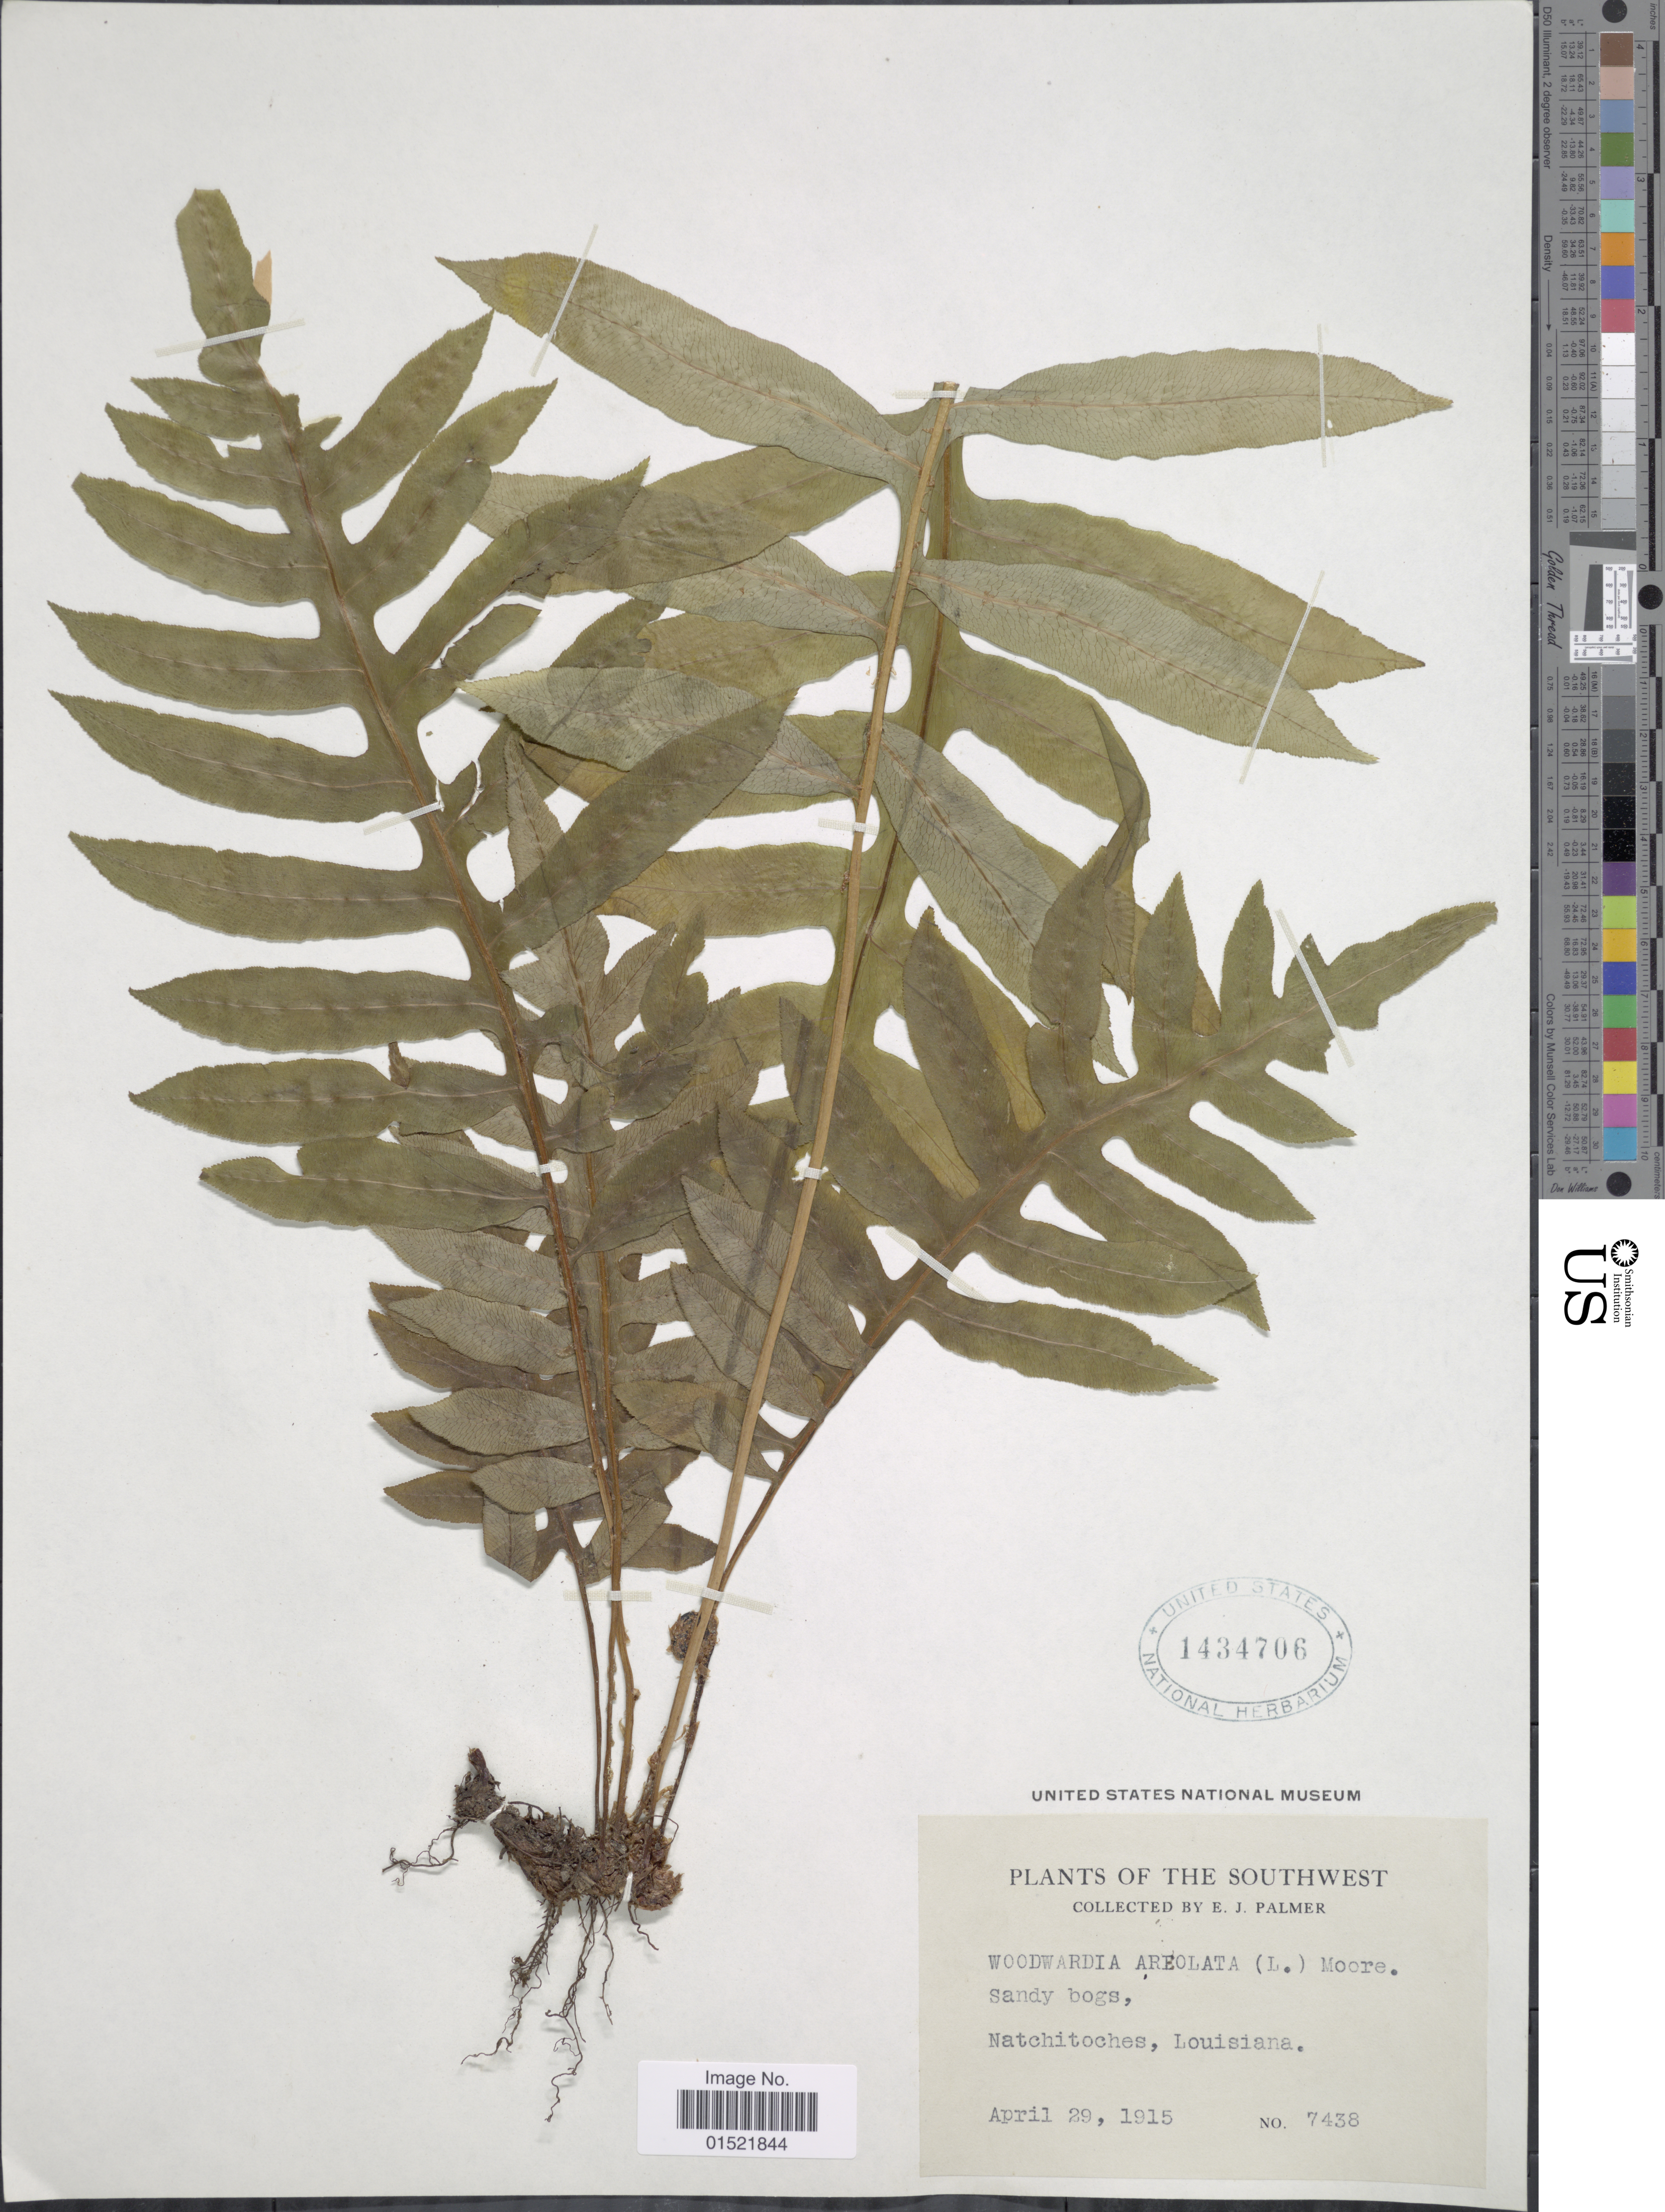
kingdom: Plantae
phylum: Tracheophyta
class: Polypodiopsida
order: Polypodiales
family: Blechnaceae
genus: Woodwardia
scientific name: Woodwardia areolata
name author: (L.) T. Moore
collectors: E. J. Palmer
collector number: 7438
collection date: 1915-04-29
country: United States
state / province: Louisiana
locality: Southwest, Sandy bogs, Natchitoches, Louisiana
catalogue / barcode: US 1434706